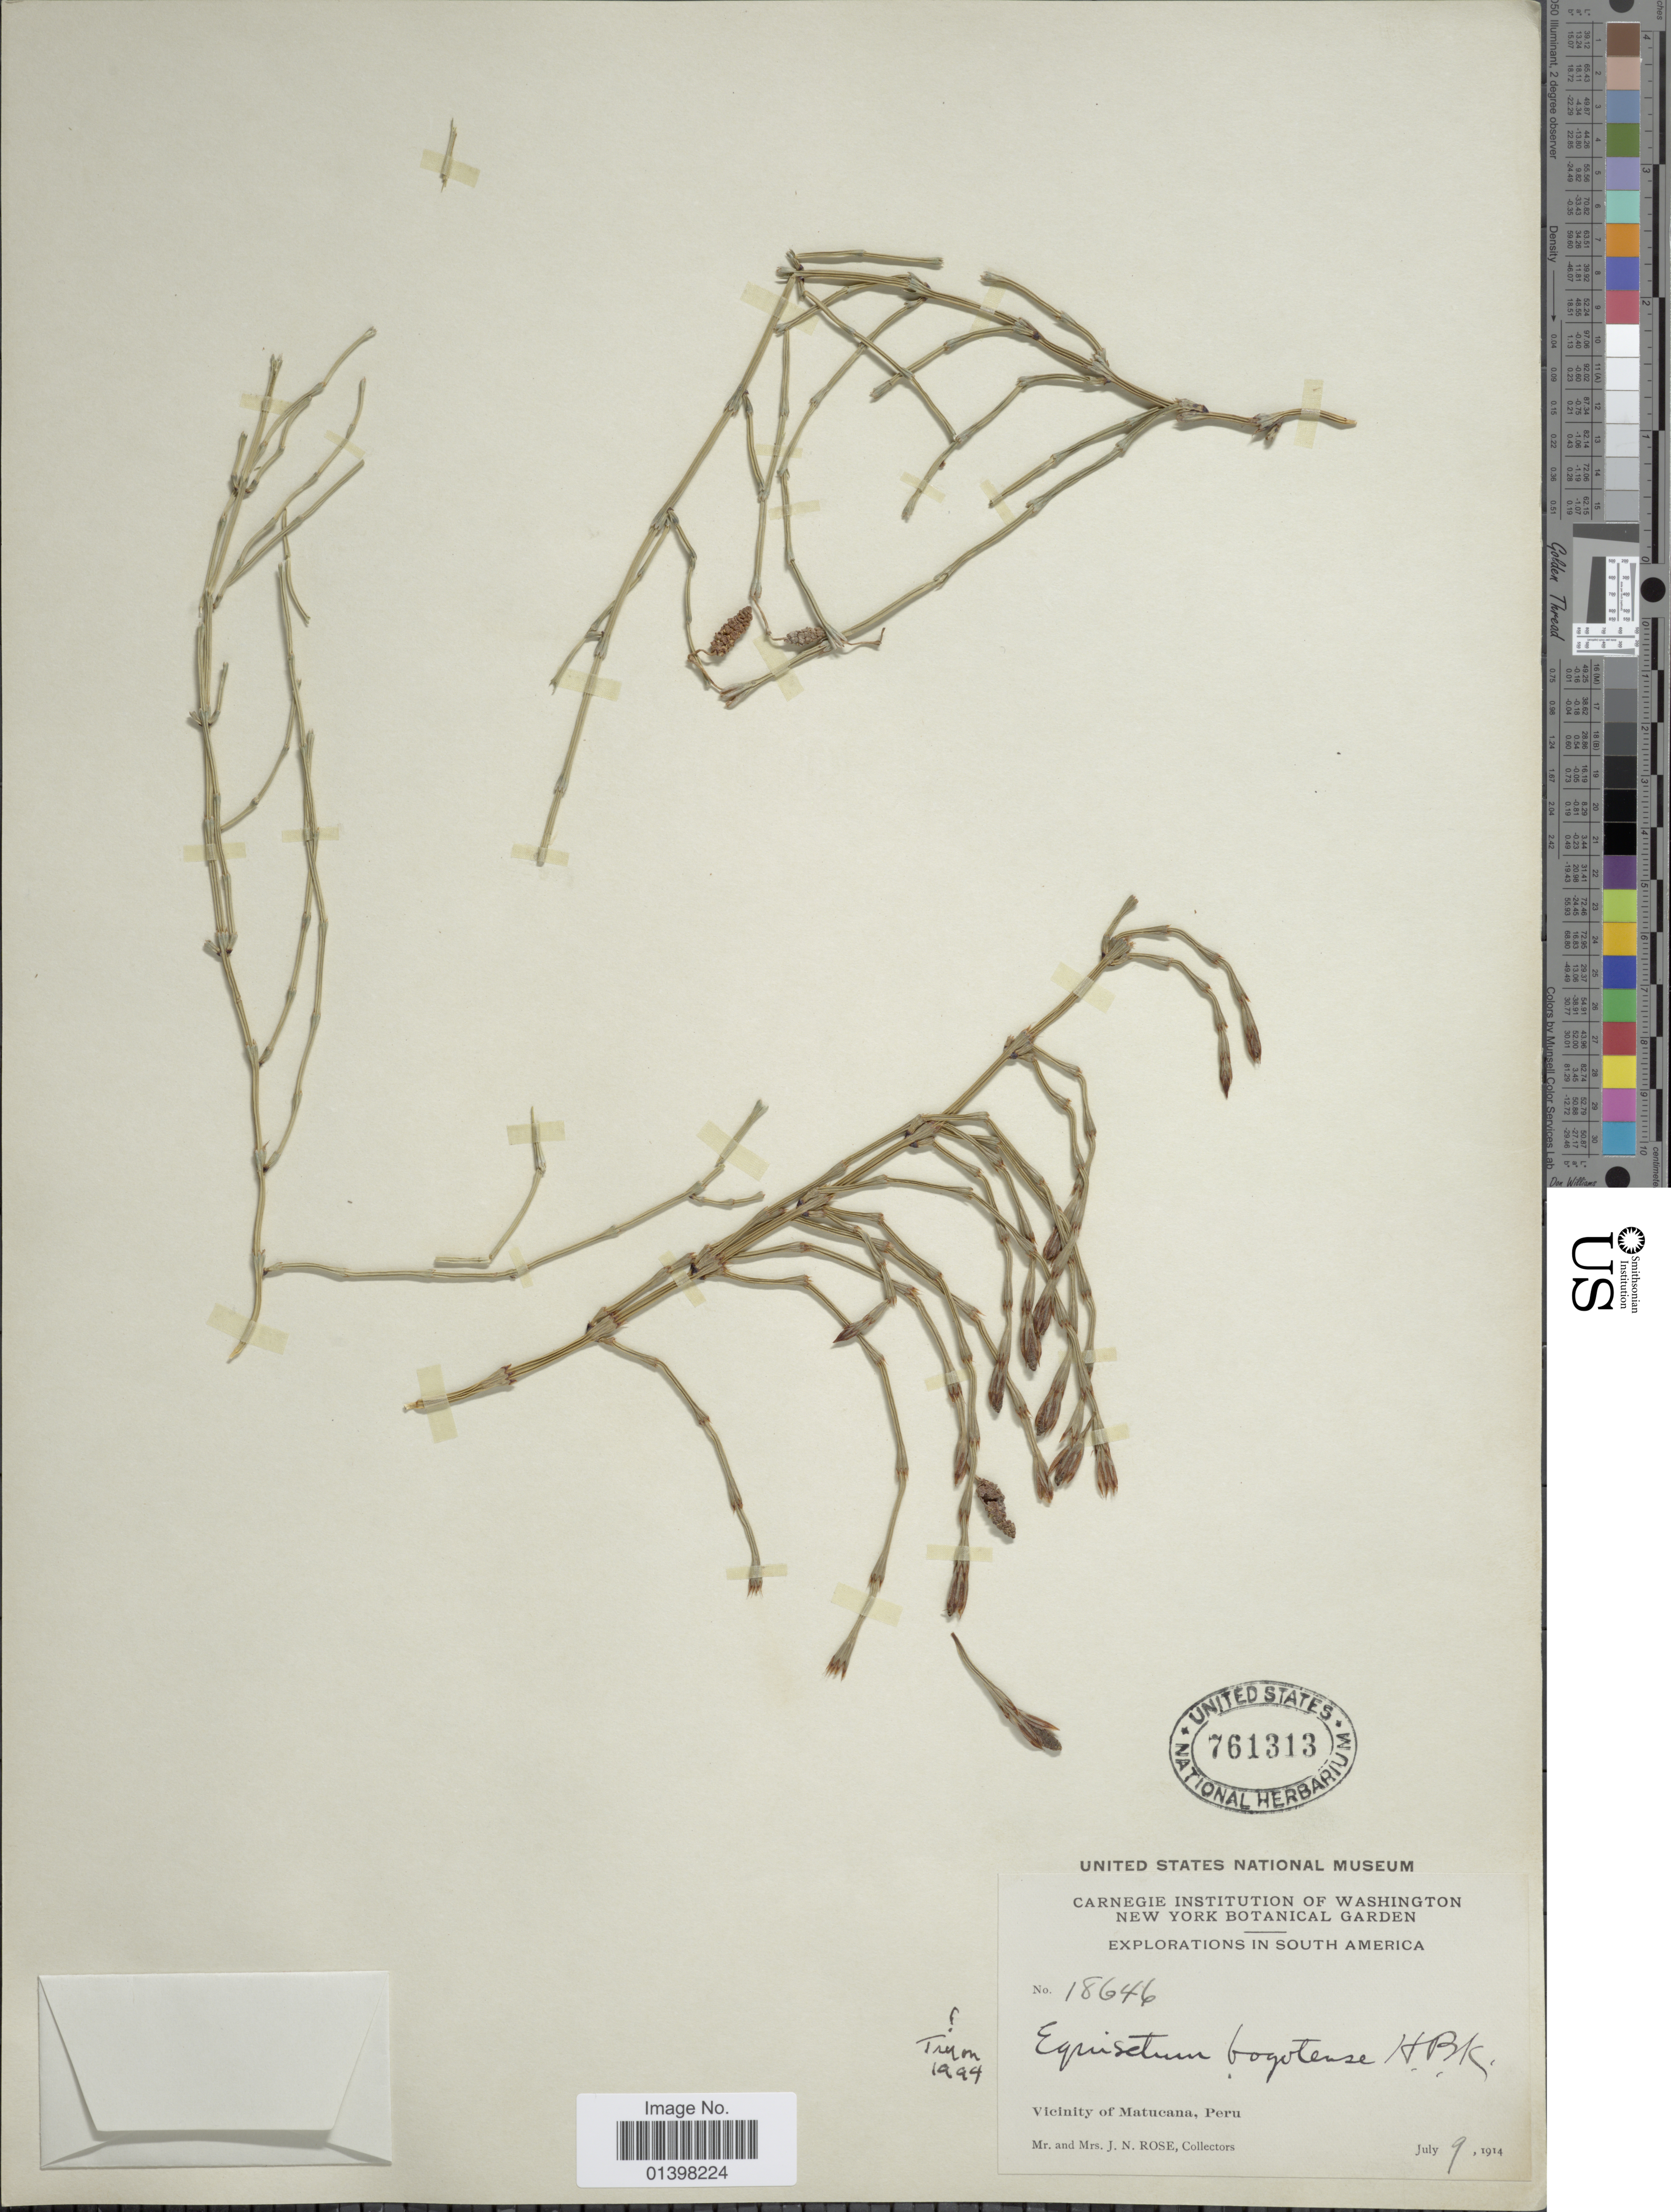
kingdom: Plantae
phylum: Tracheophyta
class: Polypodiopsida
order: Equisetales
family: Equisetaceae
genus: Equisetum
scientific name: Equisetum bogotense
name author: Kunth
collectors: J. N. Rose & J. N. Rose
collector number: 18646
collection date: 1914-07-09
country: Peru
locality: Vicinity of Matucana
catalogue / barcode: US 761313